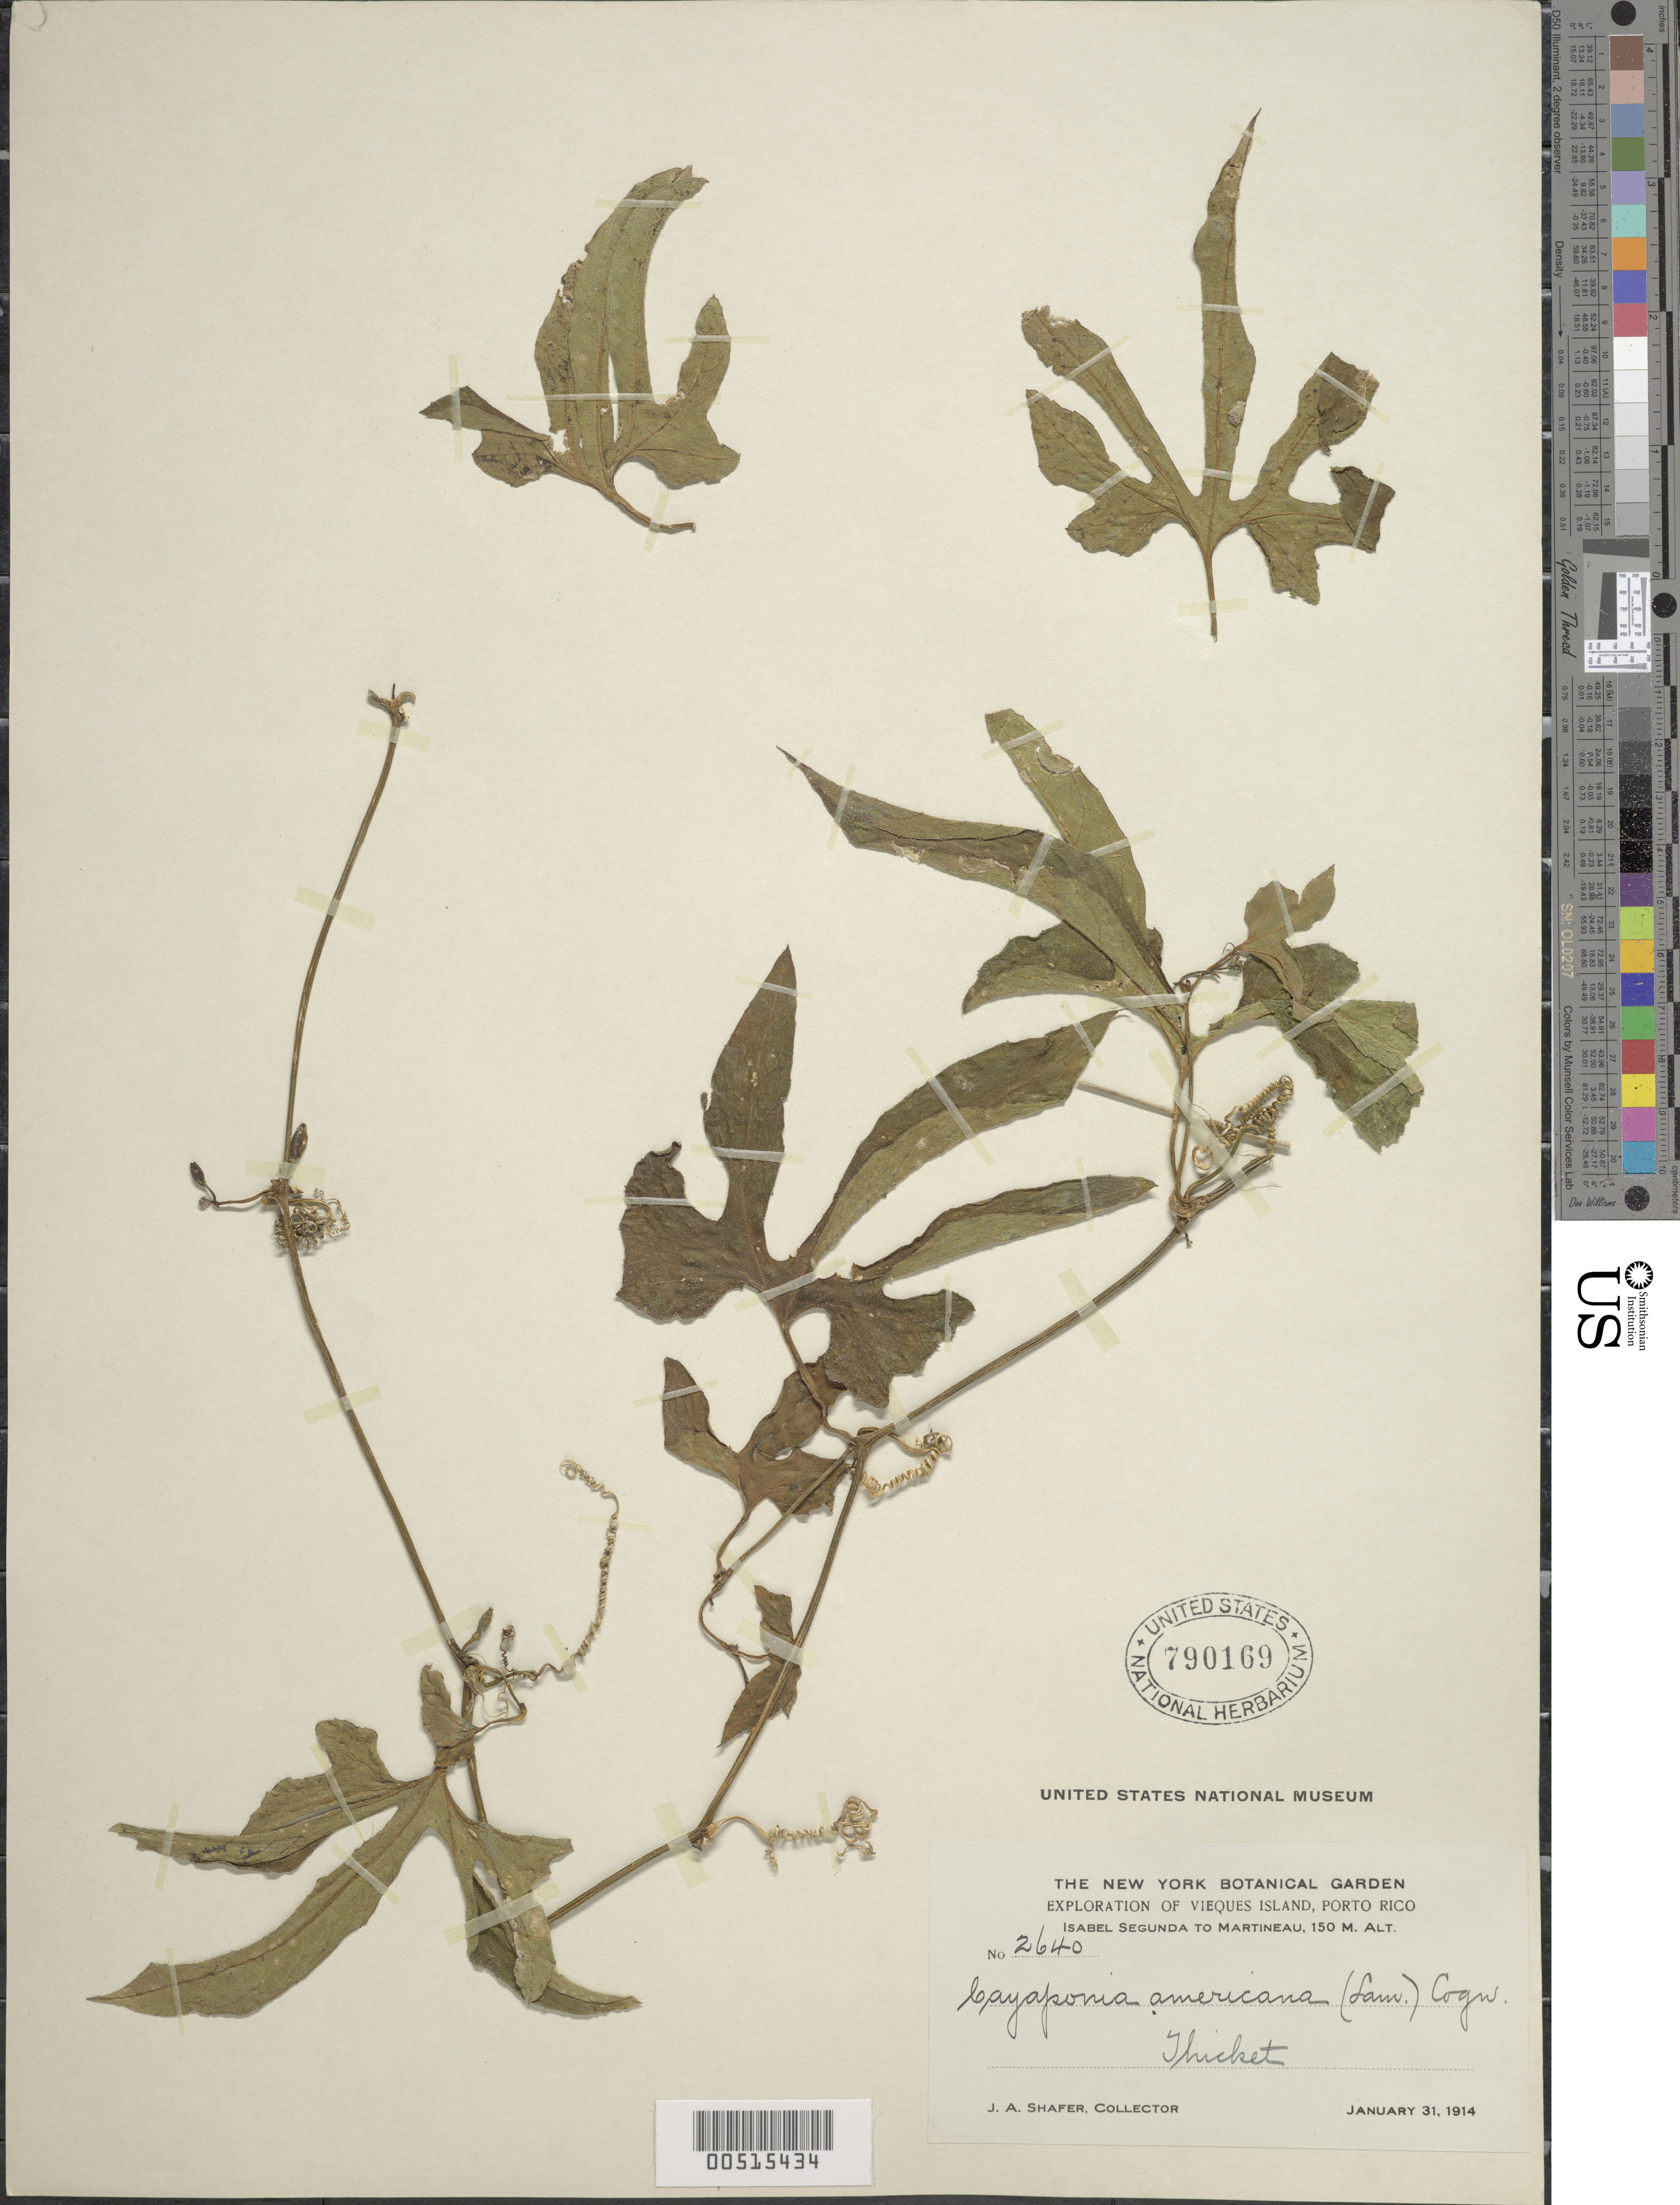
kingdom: Plantae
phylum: Tracheophyta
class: Magnoliopsida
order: Cucurbitales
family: Cucurbitaceae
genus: Cayaponia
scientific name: Cayaponia americana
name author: (Lam.) Cogn.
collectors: J. A. Shafer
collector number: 2640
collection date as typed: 31 Jan 1914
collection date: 1914-01-31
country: Puerto Rico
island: Greater Antilles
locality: Vieques Island: Isabel Segunda to Martineau. Thicket.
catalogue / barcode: US 790169